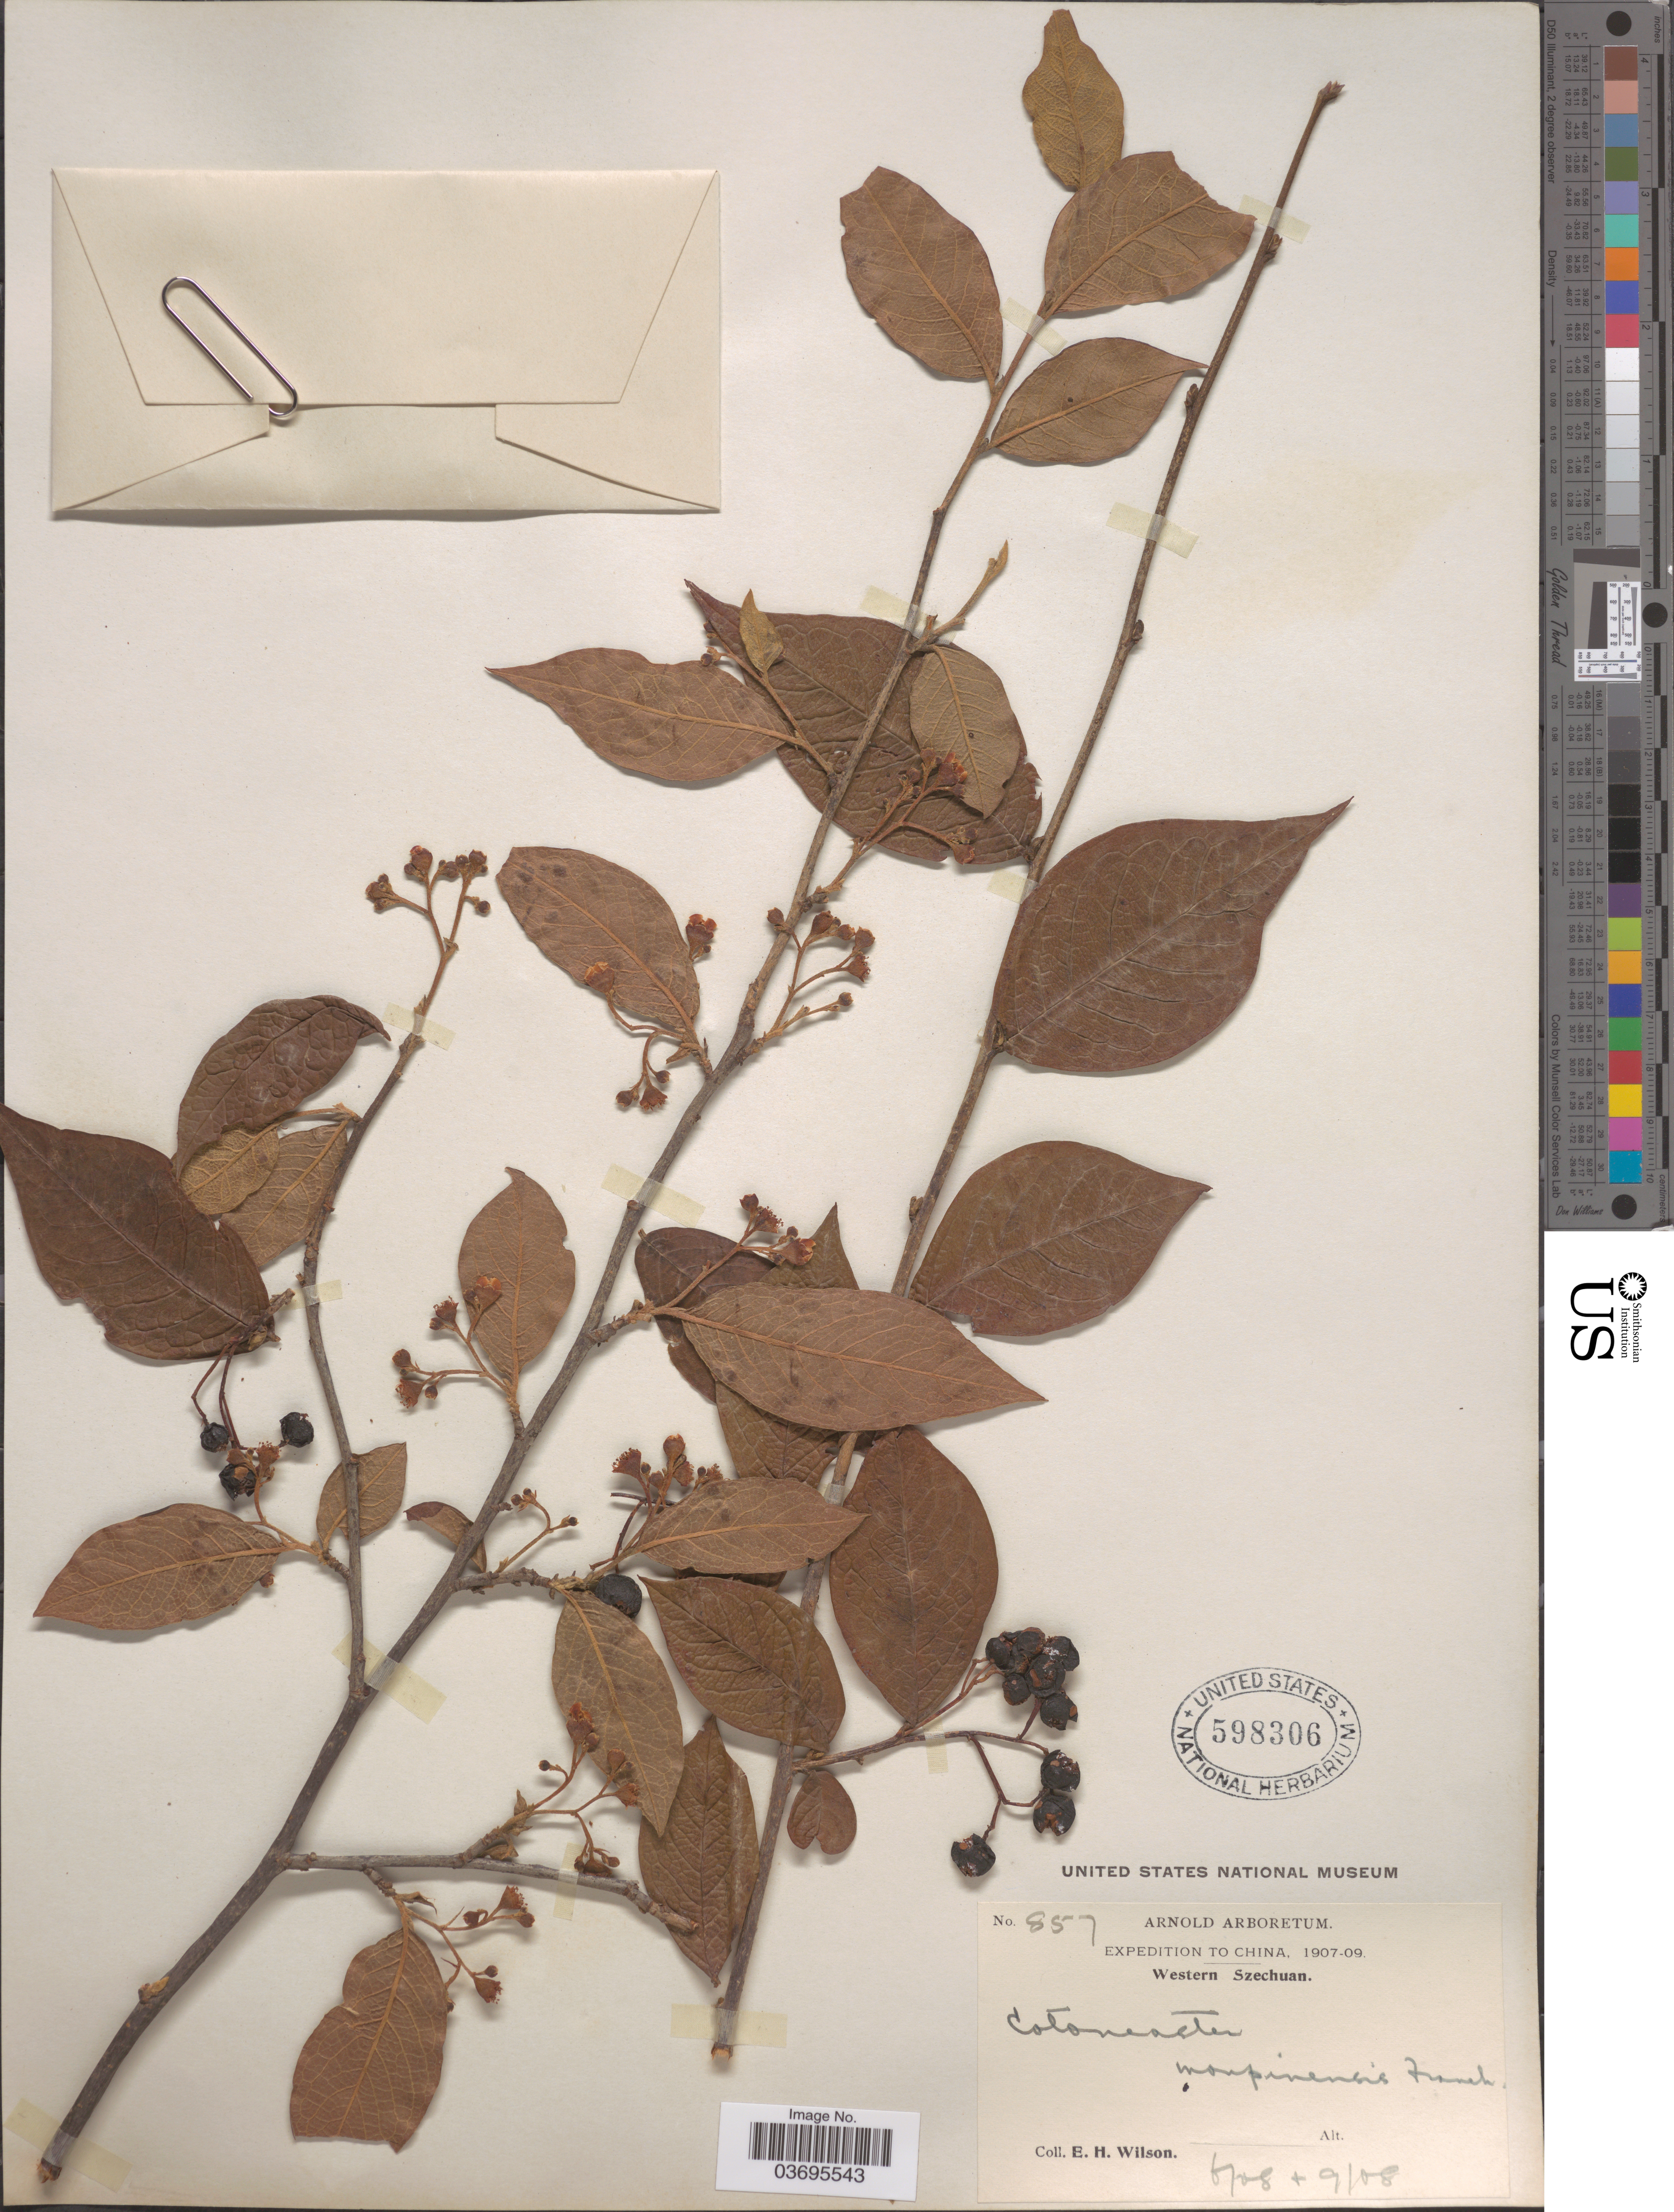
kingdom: Plantae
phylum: Tracheophyta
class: Magnoliopsida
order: Rosales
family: Rosaceae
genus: Cotoneaster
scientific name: Cotoneaster moupinensis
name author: Franch.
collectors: E. Wilson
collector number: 857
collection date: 1908-06/1908-09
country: China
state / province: Sichuan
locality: Western Szechuan.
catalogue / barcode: US 598306